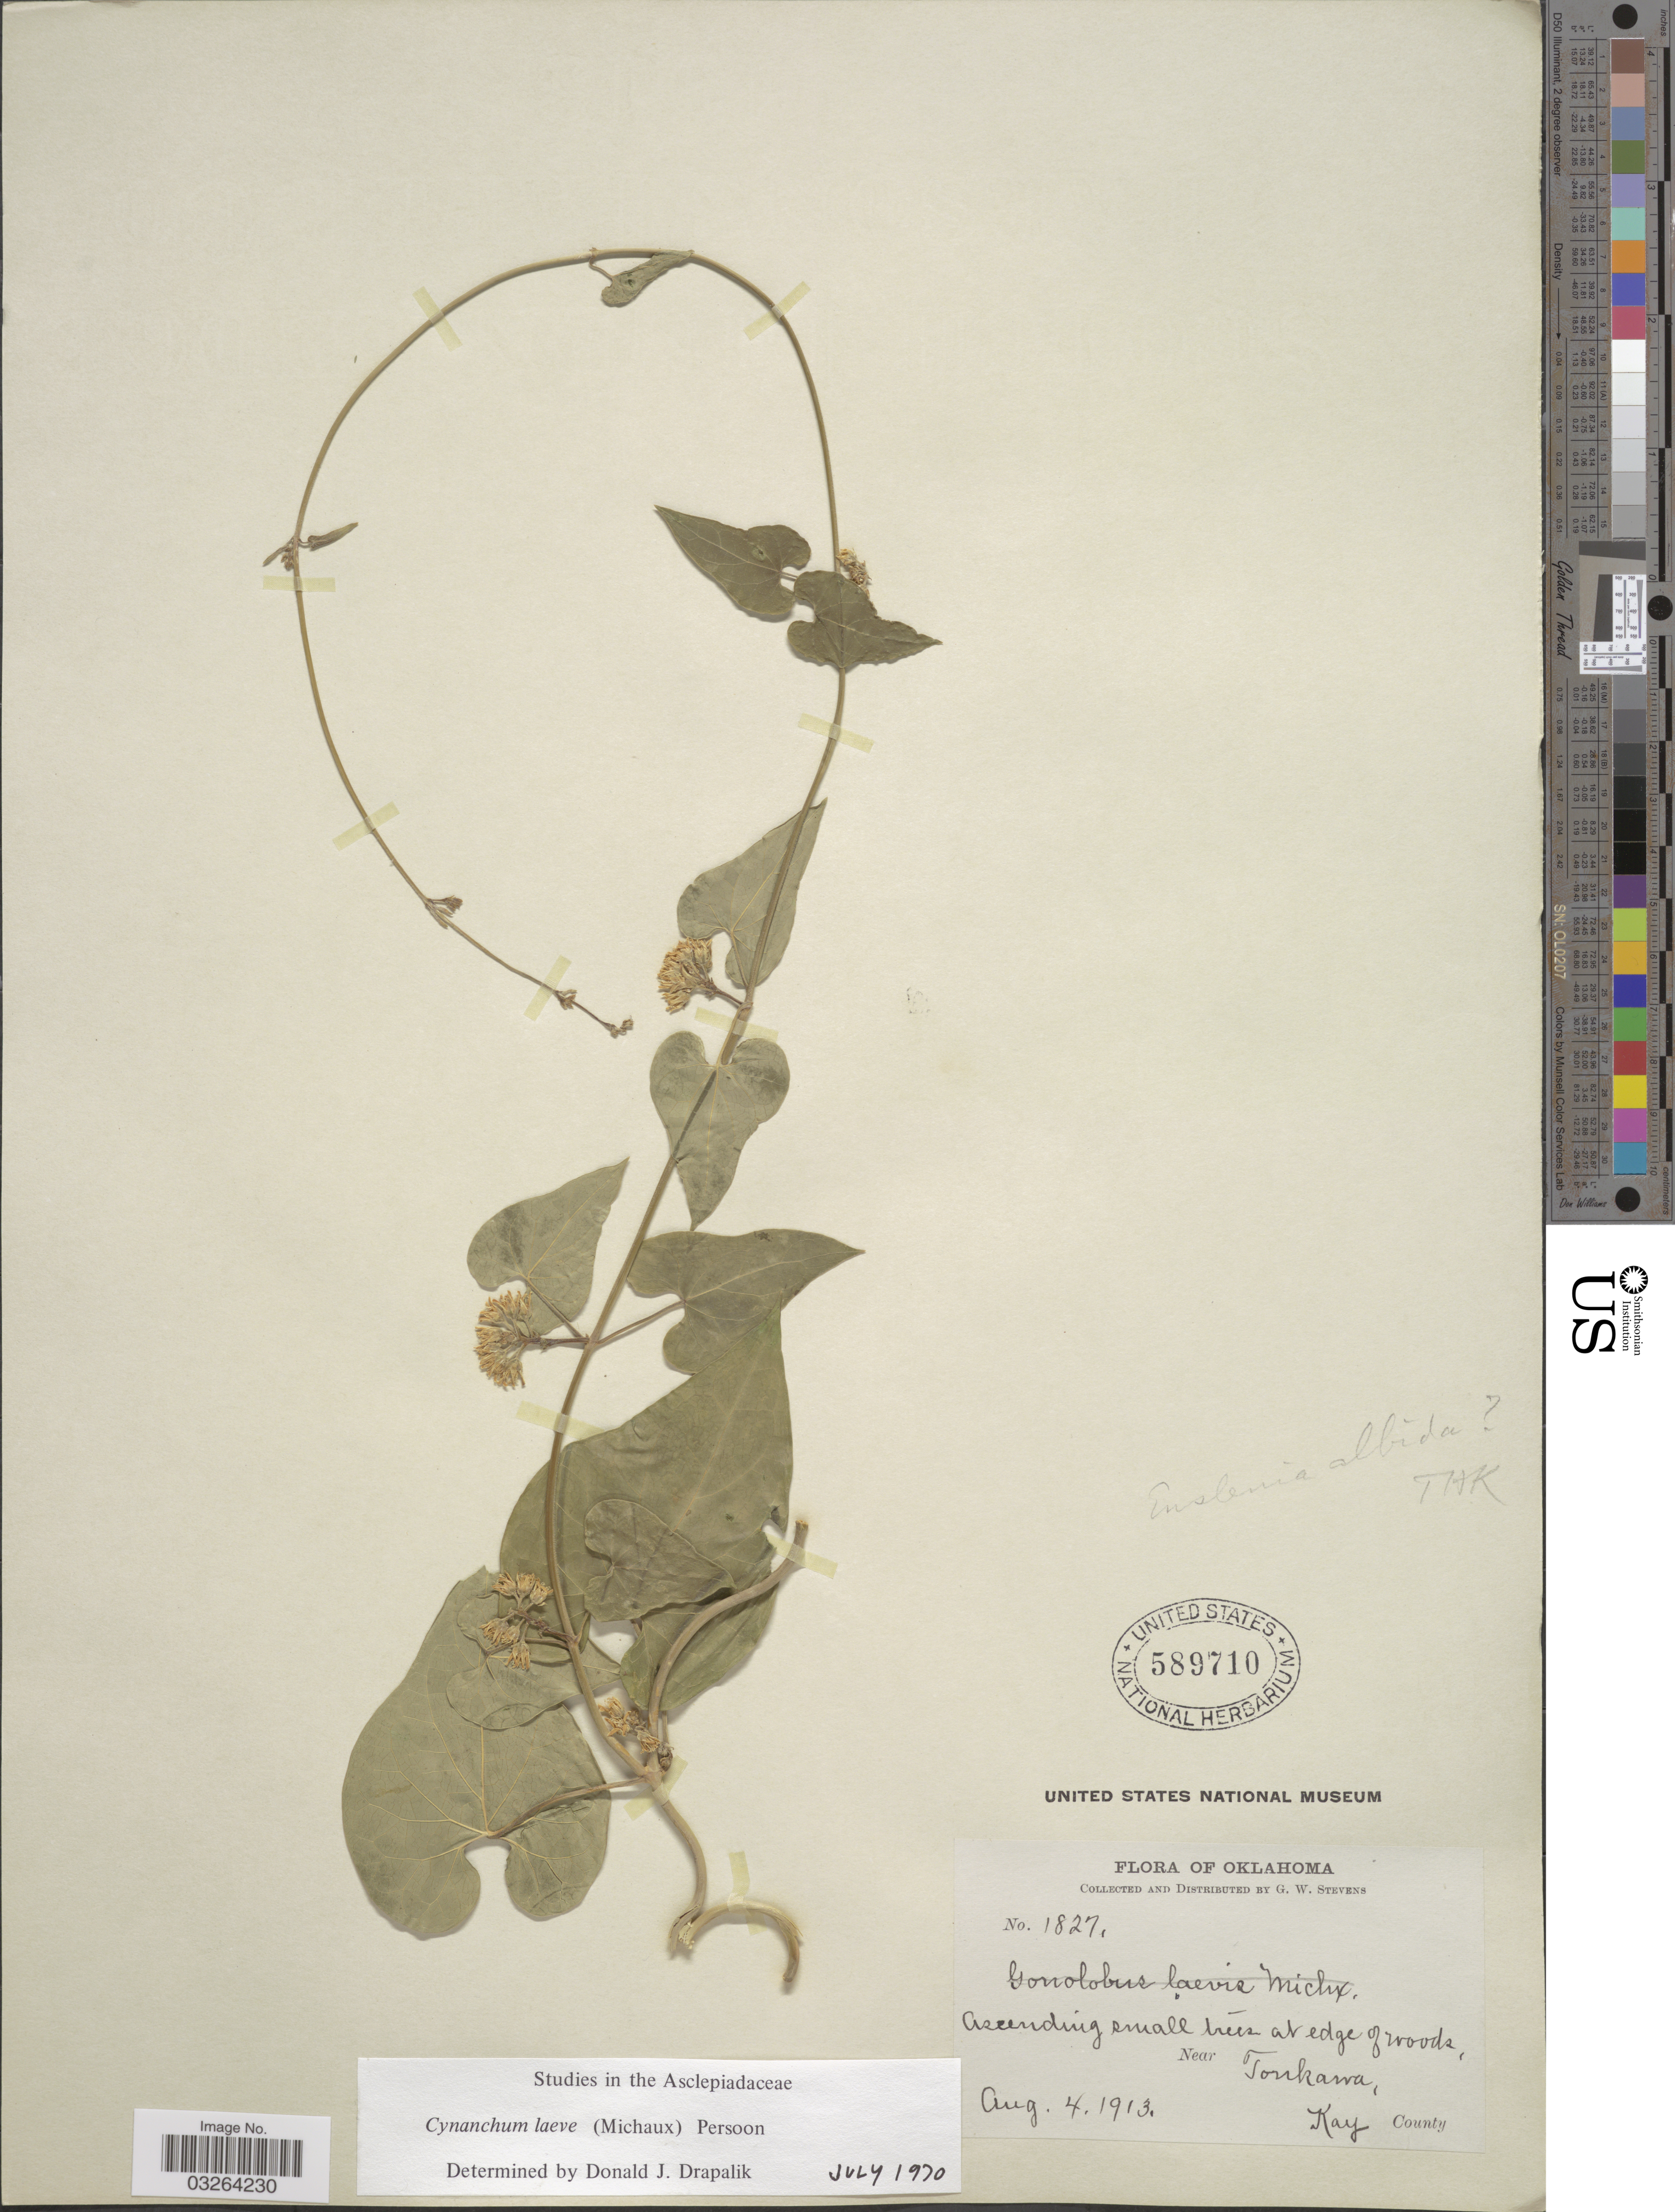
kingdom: Plantae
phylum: Tracheophyta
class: Magnoliopsida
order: Gentianales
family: Apocynaceae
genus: Cynanchum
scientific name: Cynanchum laeve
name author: (Michx.) Pers.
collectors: G. W. Stevens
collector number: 1827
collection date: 1913-08-04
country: United States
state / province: Oklahoma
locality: Near Tonkawa, Kay County.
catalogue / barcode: US 589710